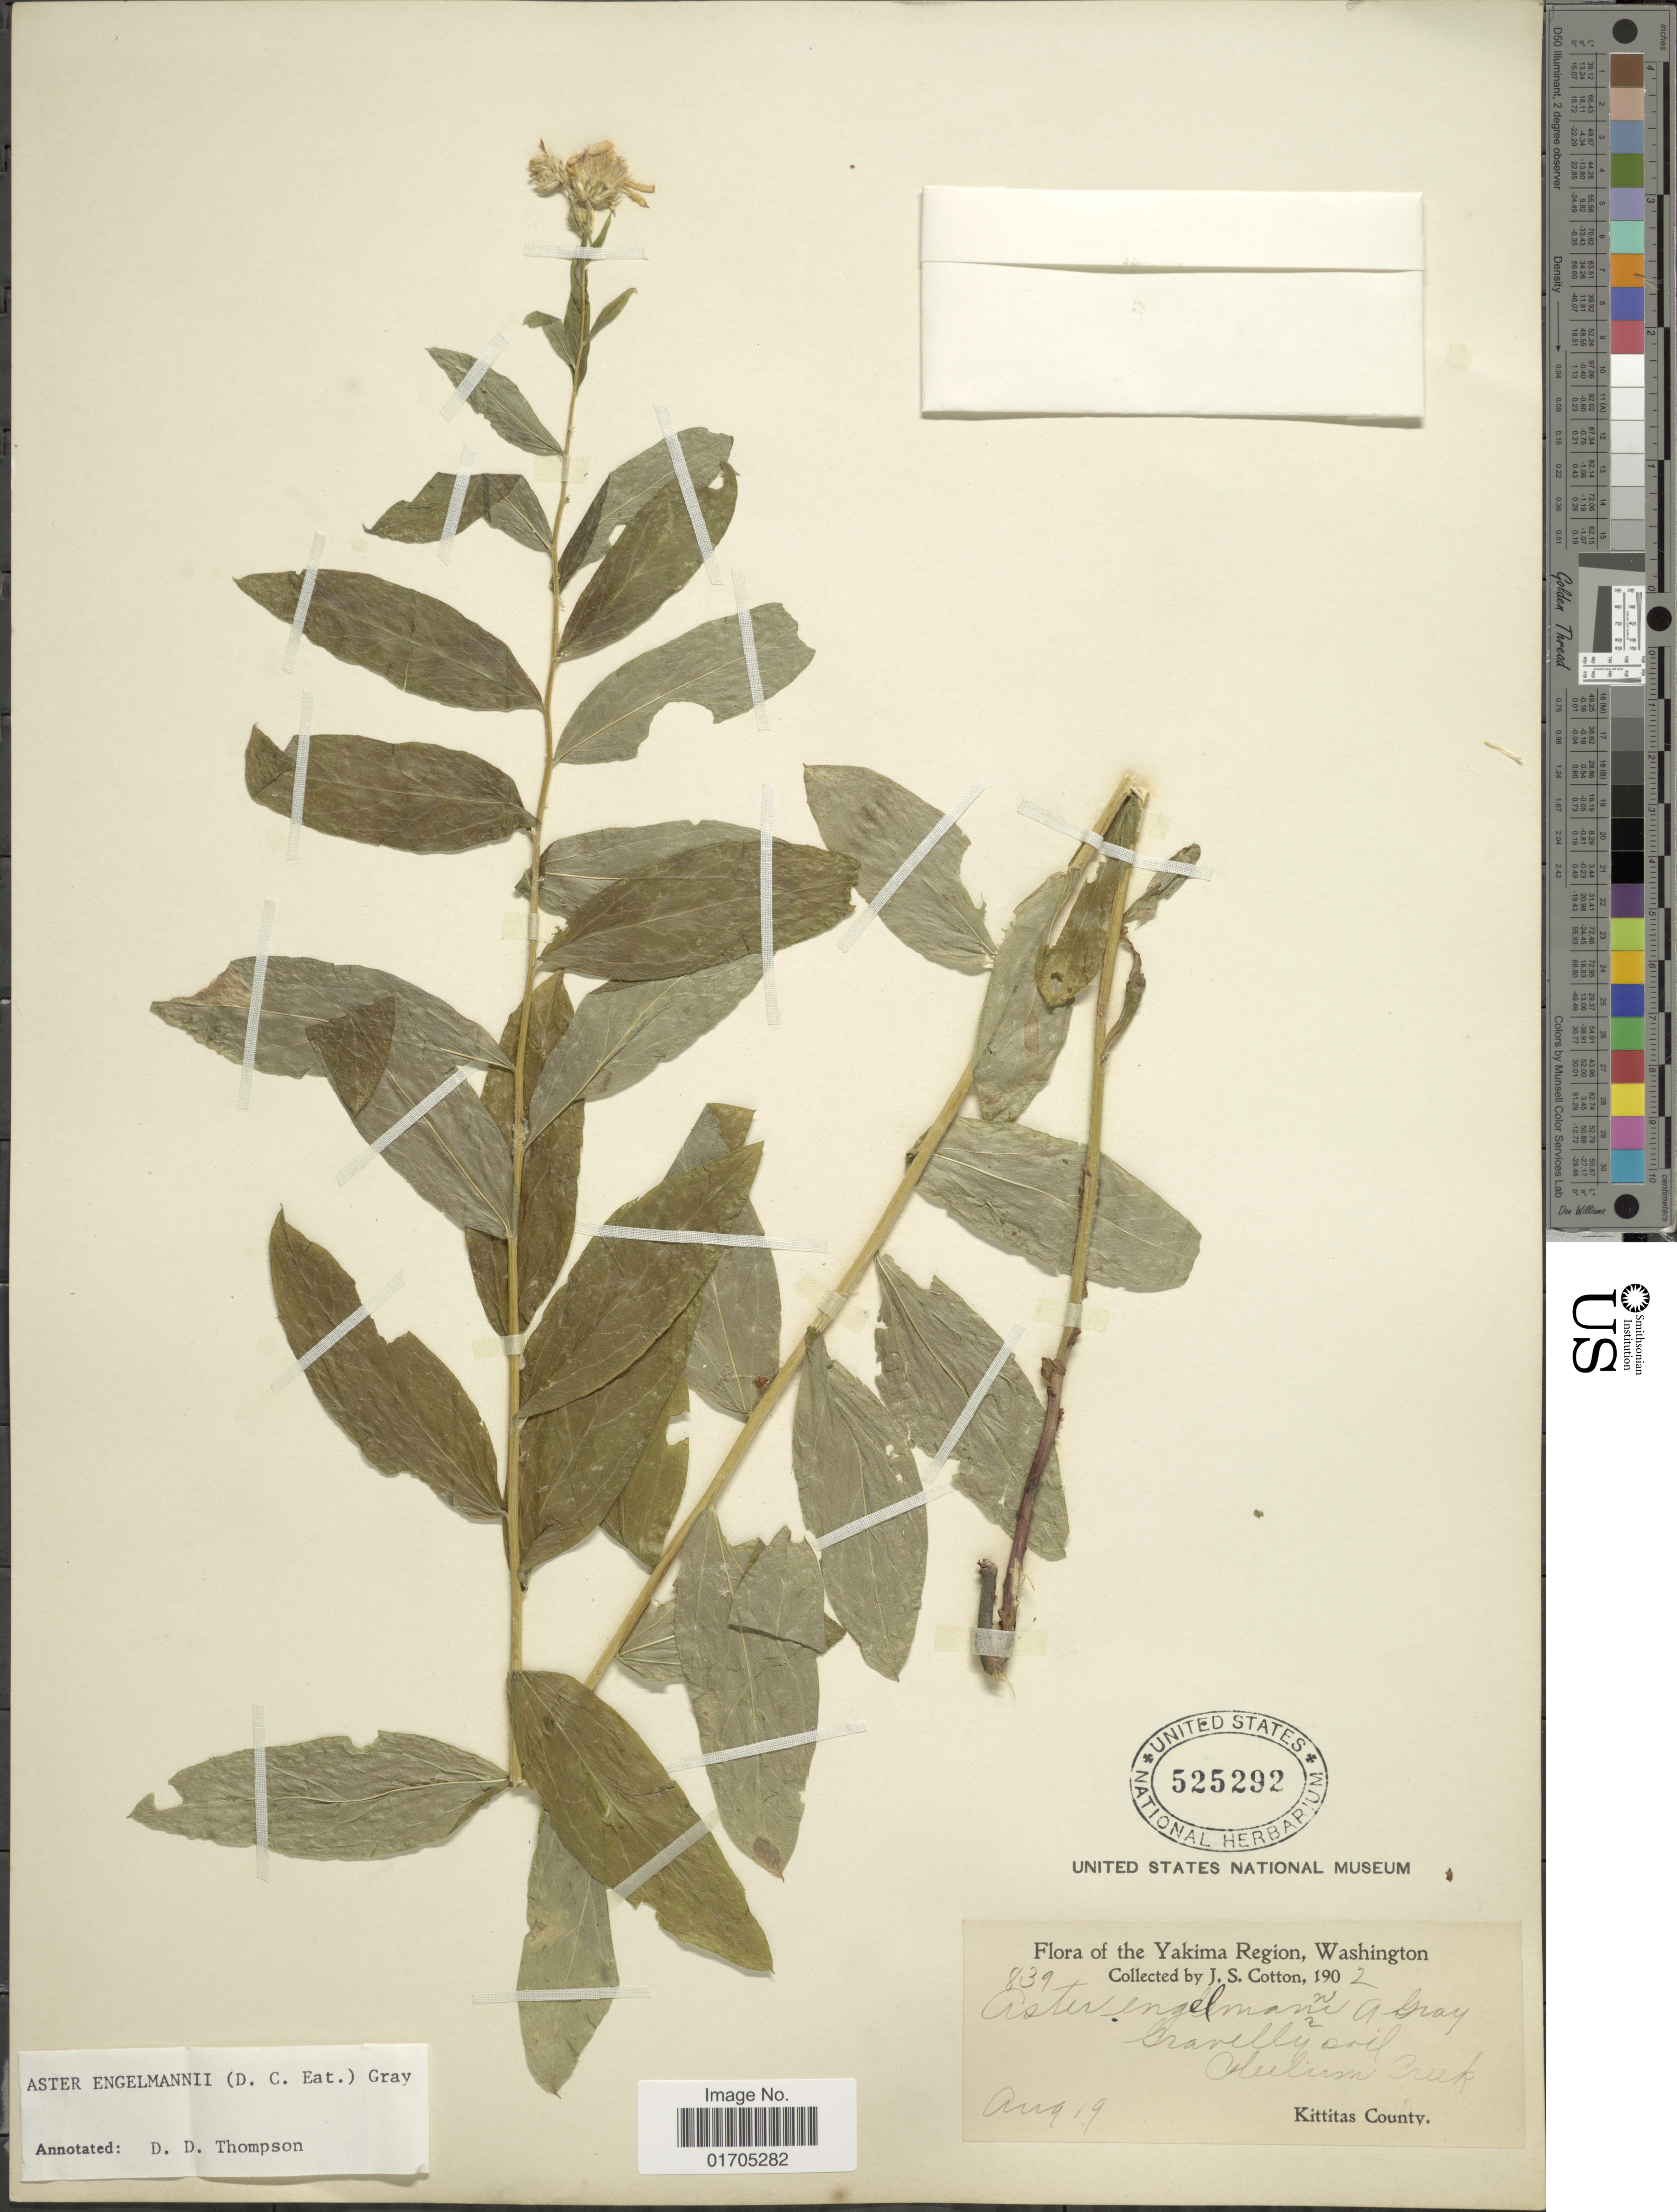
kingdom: Plantae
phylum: Tracheophyta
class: Magnoliopsida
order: Asterales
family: Asteraceae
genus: Eucephalus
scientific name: Eucephalus engelmannii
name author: (D.C. Eaton) Greene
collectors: J. S. Cotton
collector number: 839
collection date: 1902-08-19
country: United States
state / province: Washington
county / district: Kittitas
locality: Yakima Region, Cheelirm Creek, Kittitas County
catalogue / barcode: US 525292